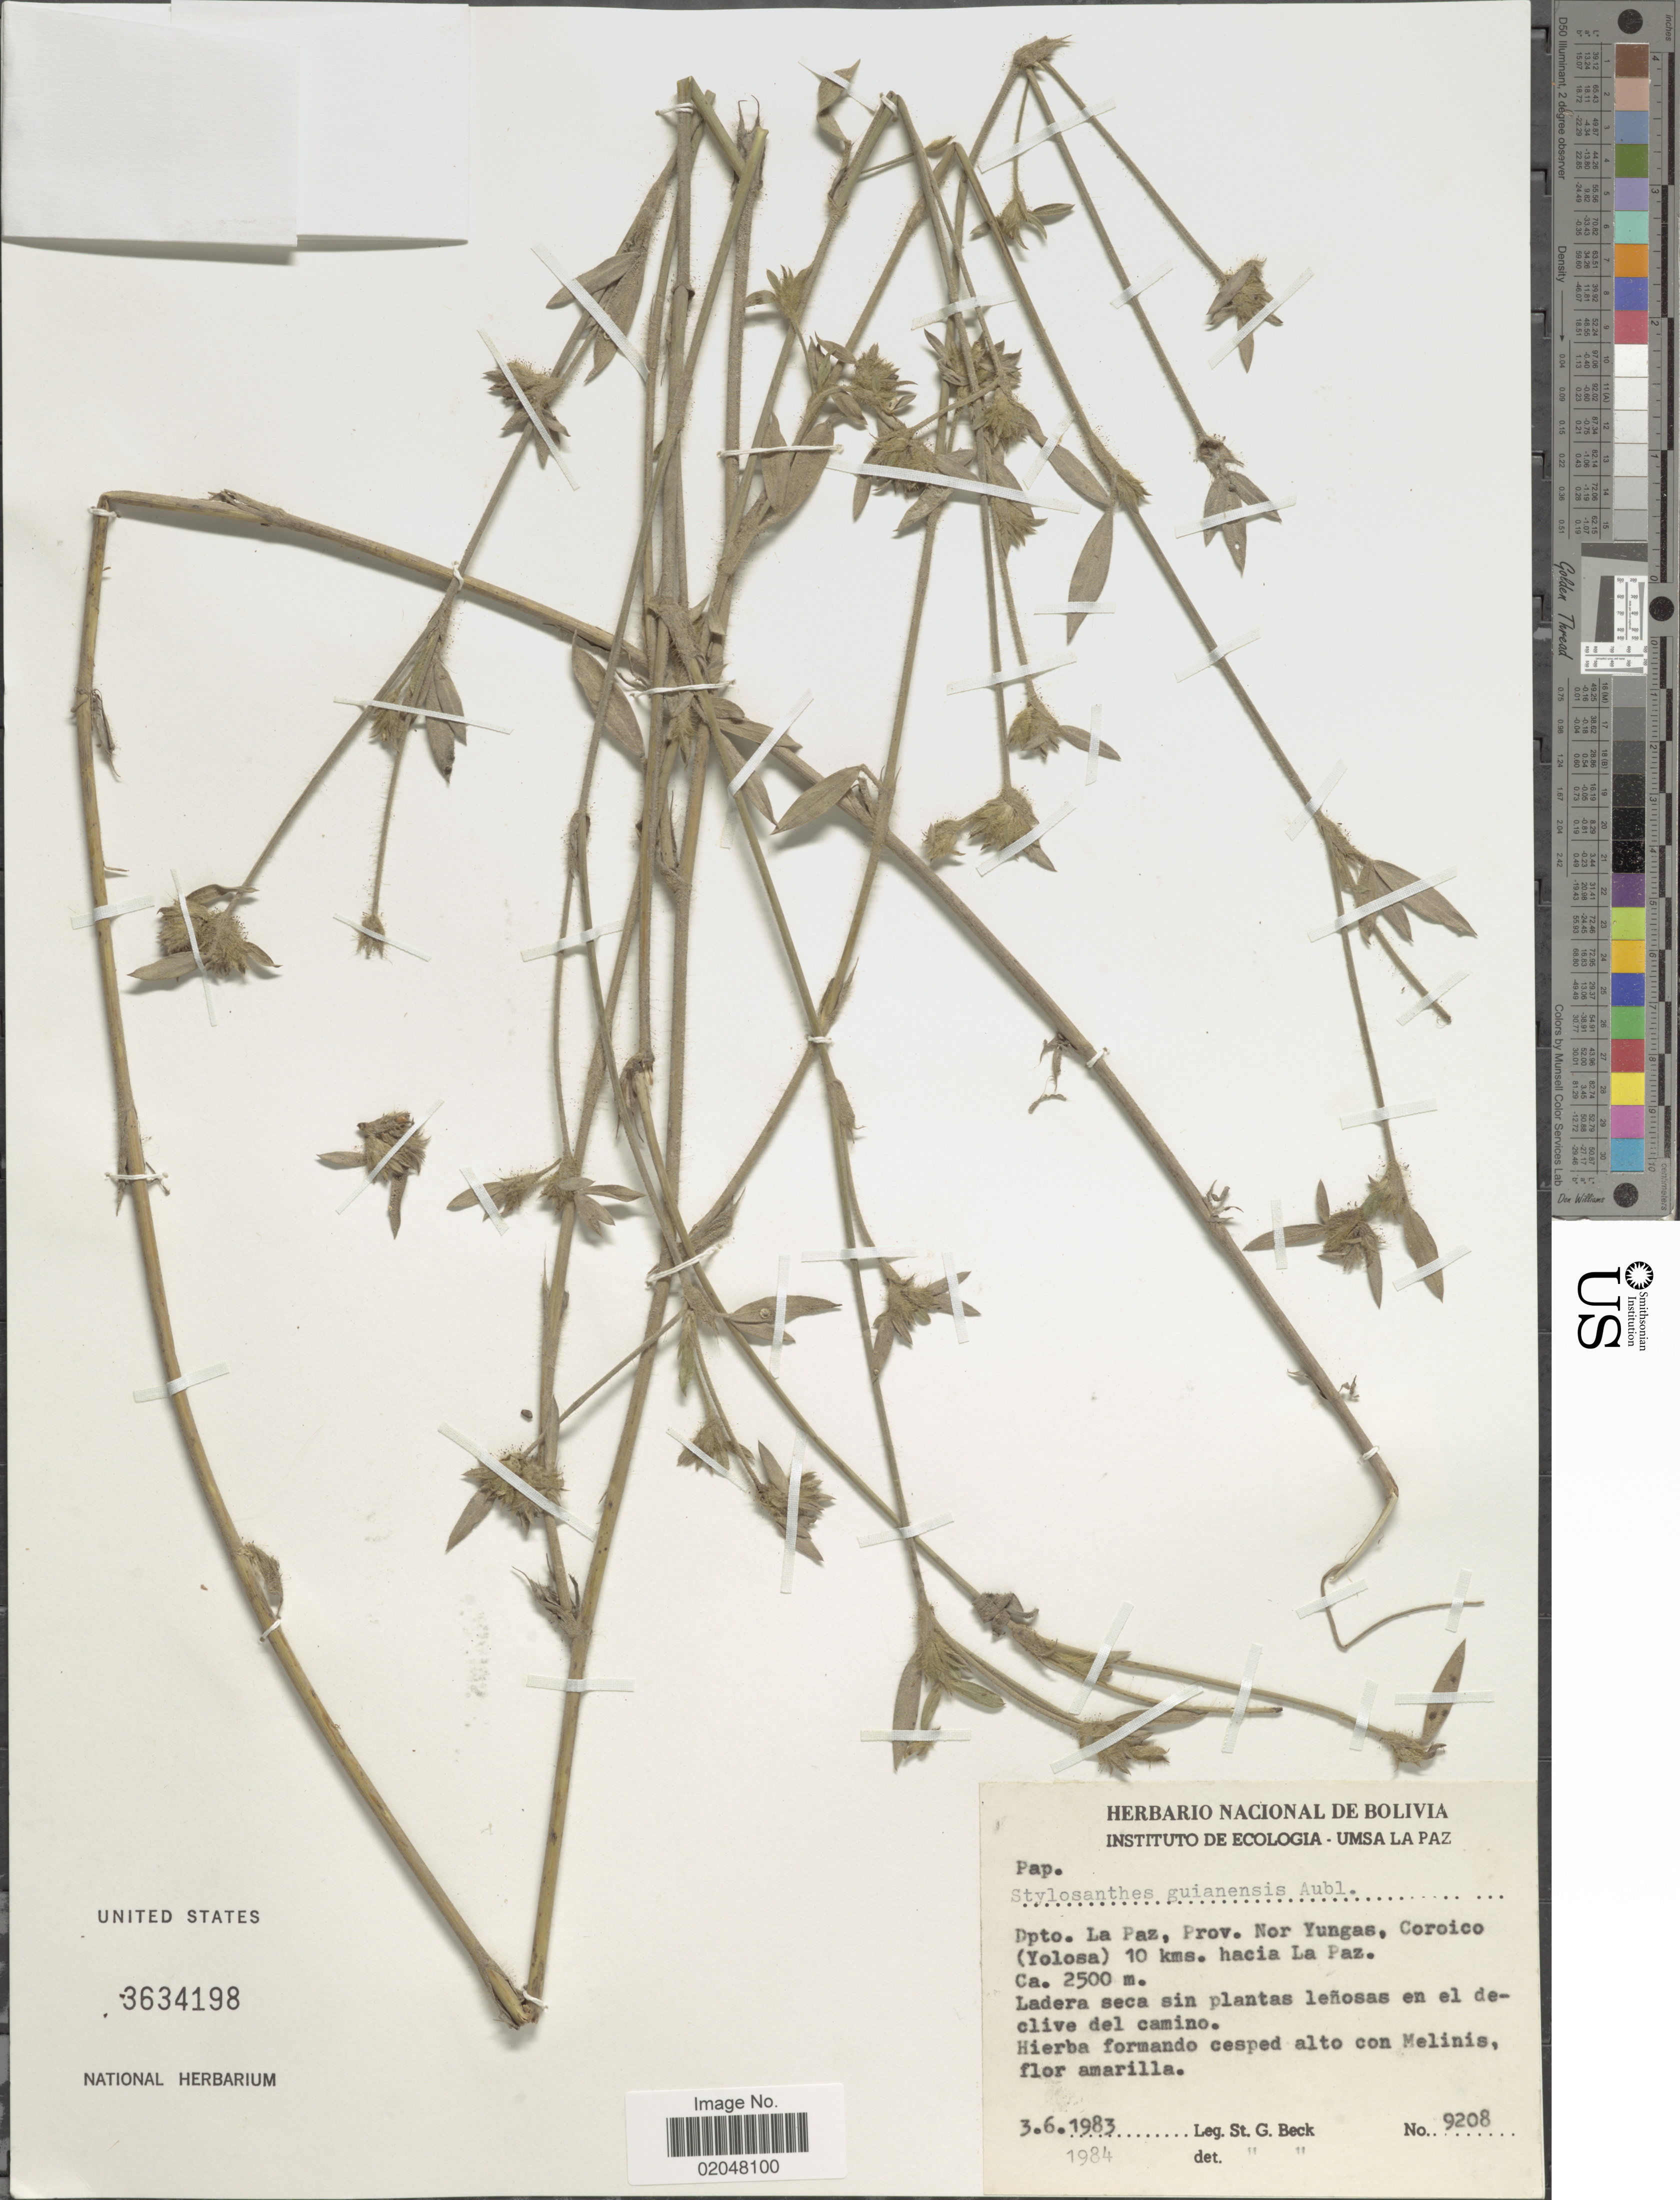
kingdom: Plantae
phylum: Tracheophyta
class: Magnoliopsida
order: Fabales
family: Fabaceae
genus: Stylosanthes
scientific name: Stylosanthes guianensis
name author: (Aubl.) Sw.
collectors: S. G. Beck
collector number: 9208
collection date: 1983-06-03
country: Bolivia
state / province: La Paz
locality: Prov. Yungas, Coroico (Yolosa) 10 kms. hacia La Paz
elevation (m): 2500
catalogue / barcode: US 3634198